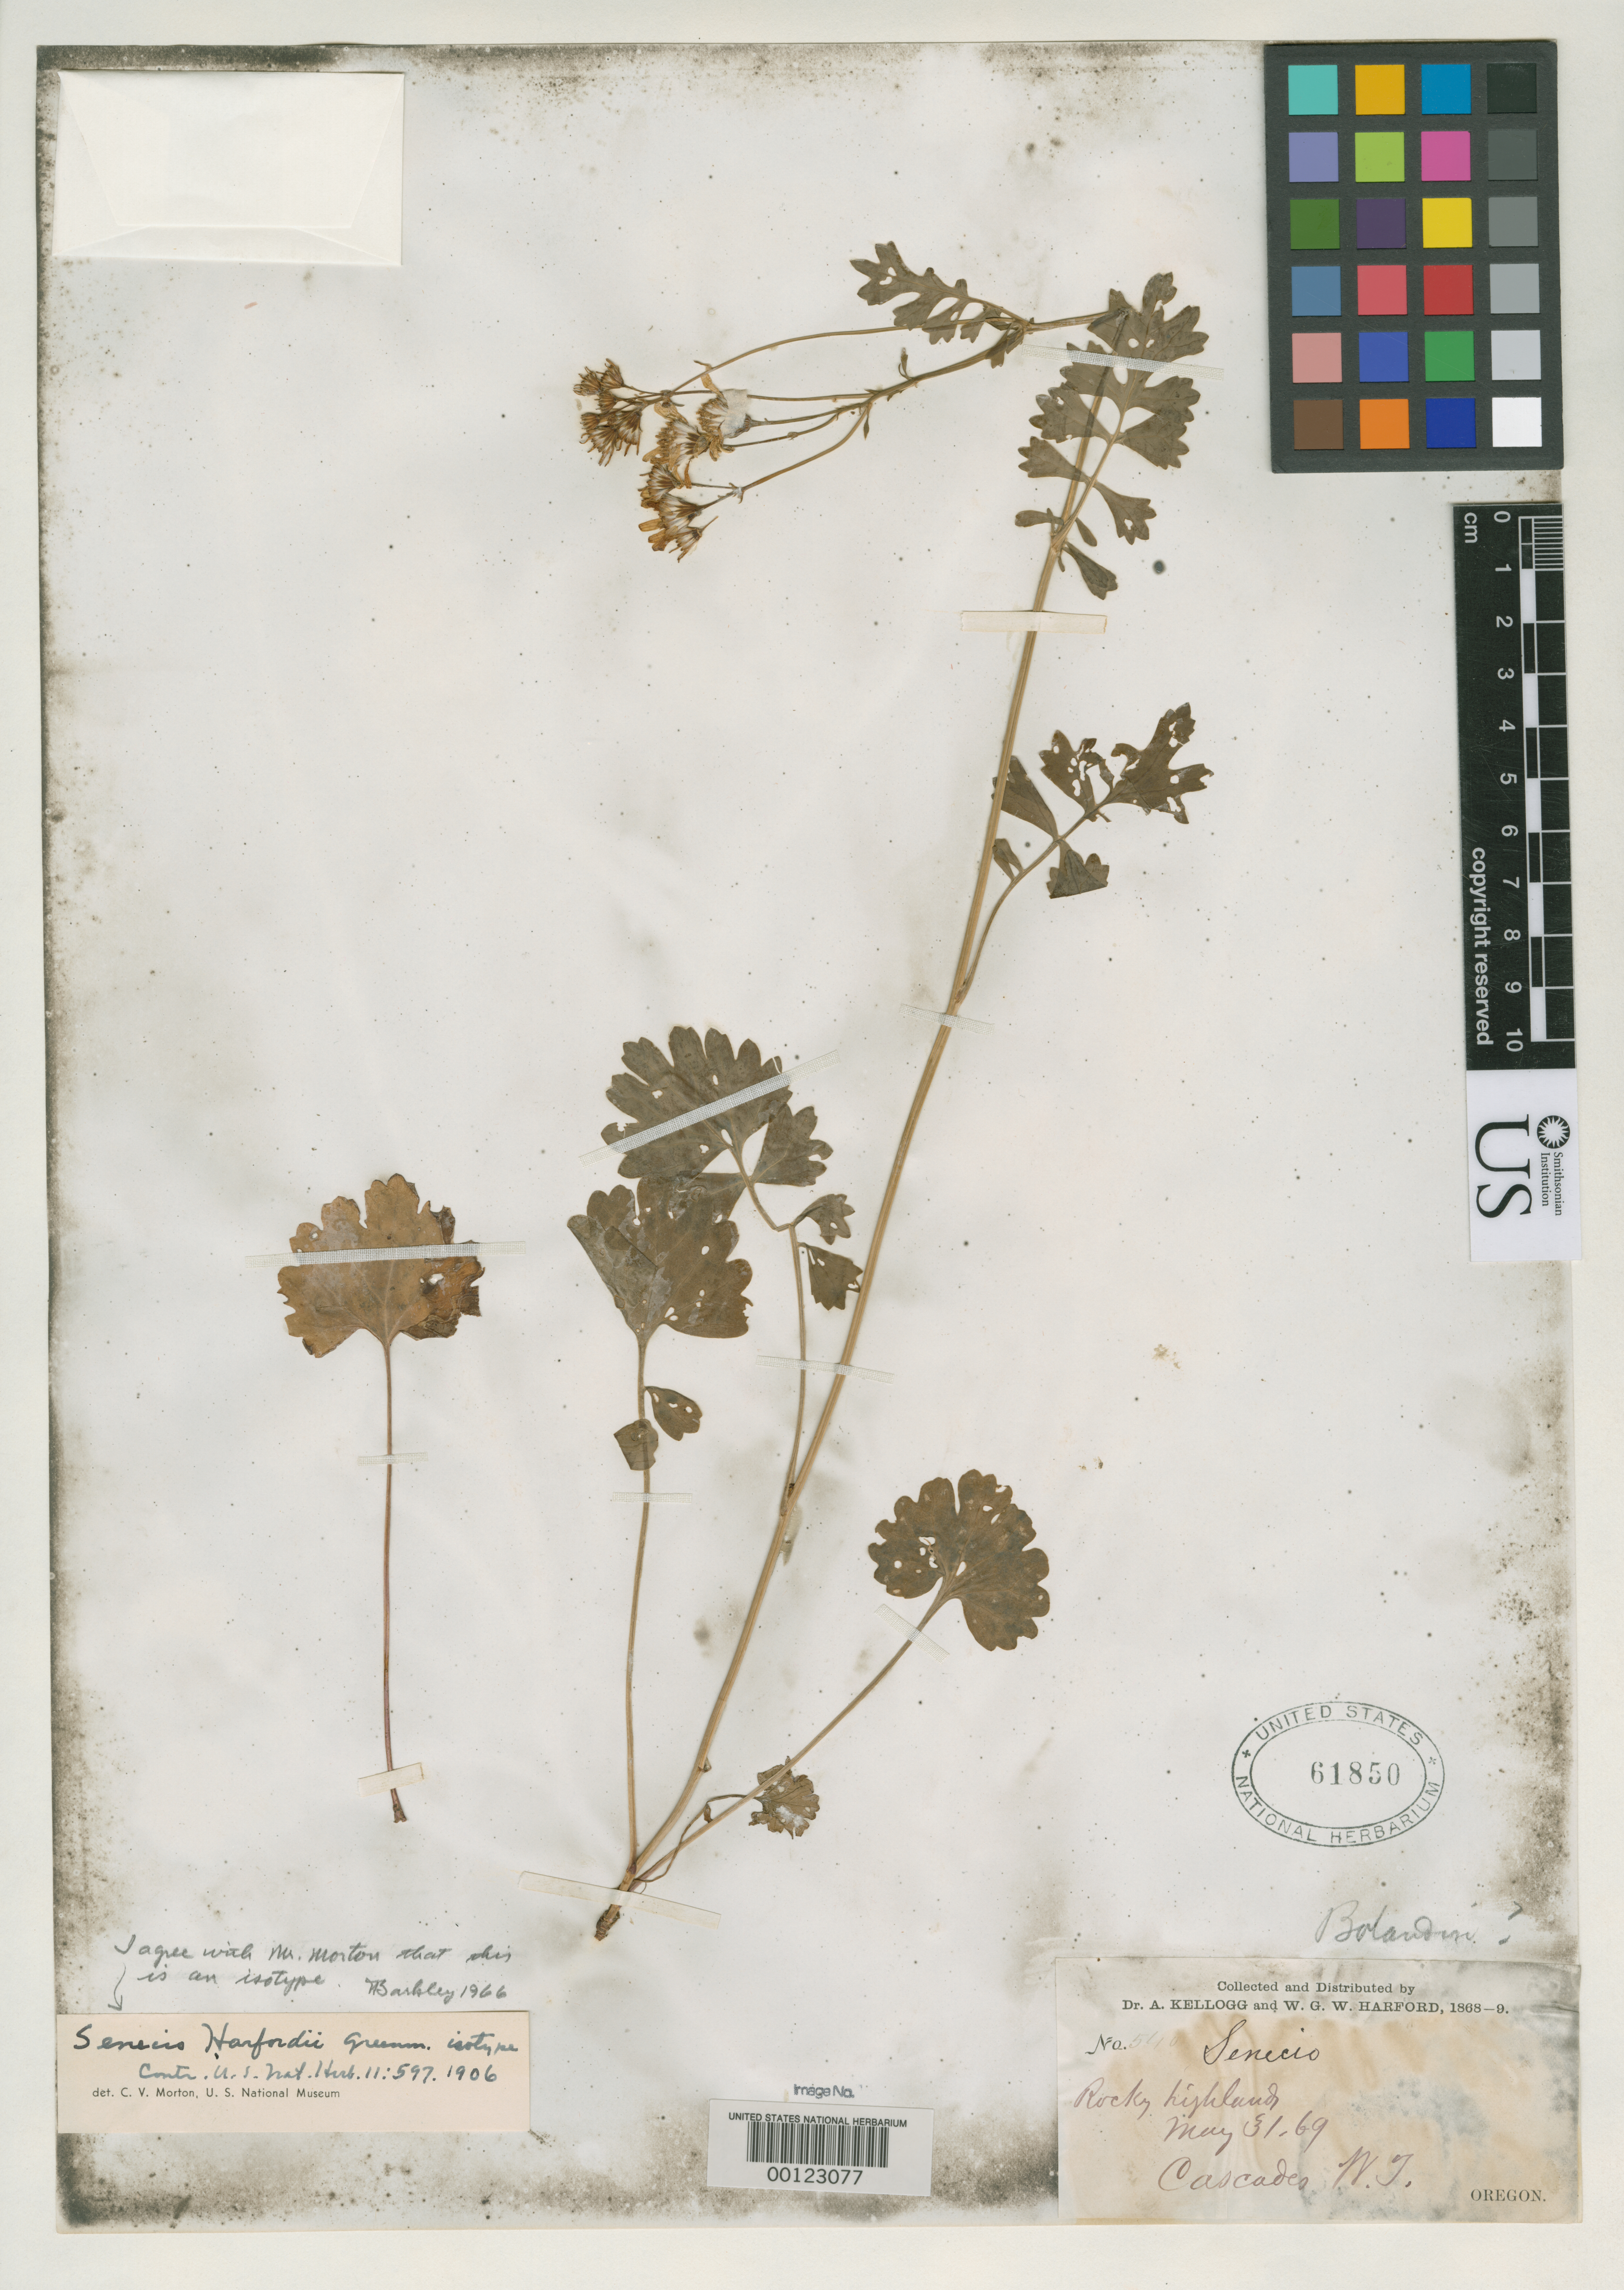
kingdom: Plantae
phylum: Tracheophyta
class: Magnoliopsida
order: Asterales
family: Asteraceae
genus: Senecio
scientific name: Senecio harfordii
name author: Greenm. in Piper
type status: Isotype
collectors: W. G. W. Harford & G. W.Dunn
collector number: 540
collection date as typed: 31 May 1869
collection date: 1869-05-31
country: United States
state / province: Oregon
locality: Rocky highlands, Cascade Mts.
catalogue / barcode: US 61850